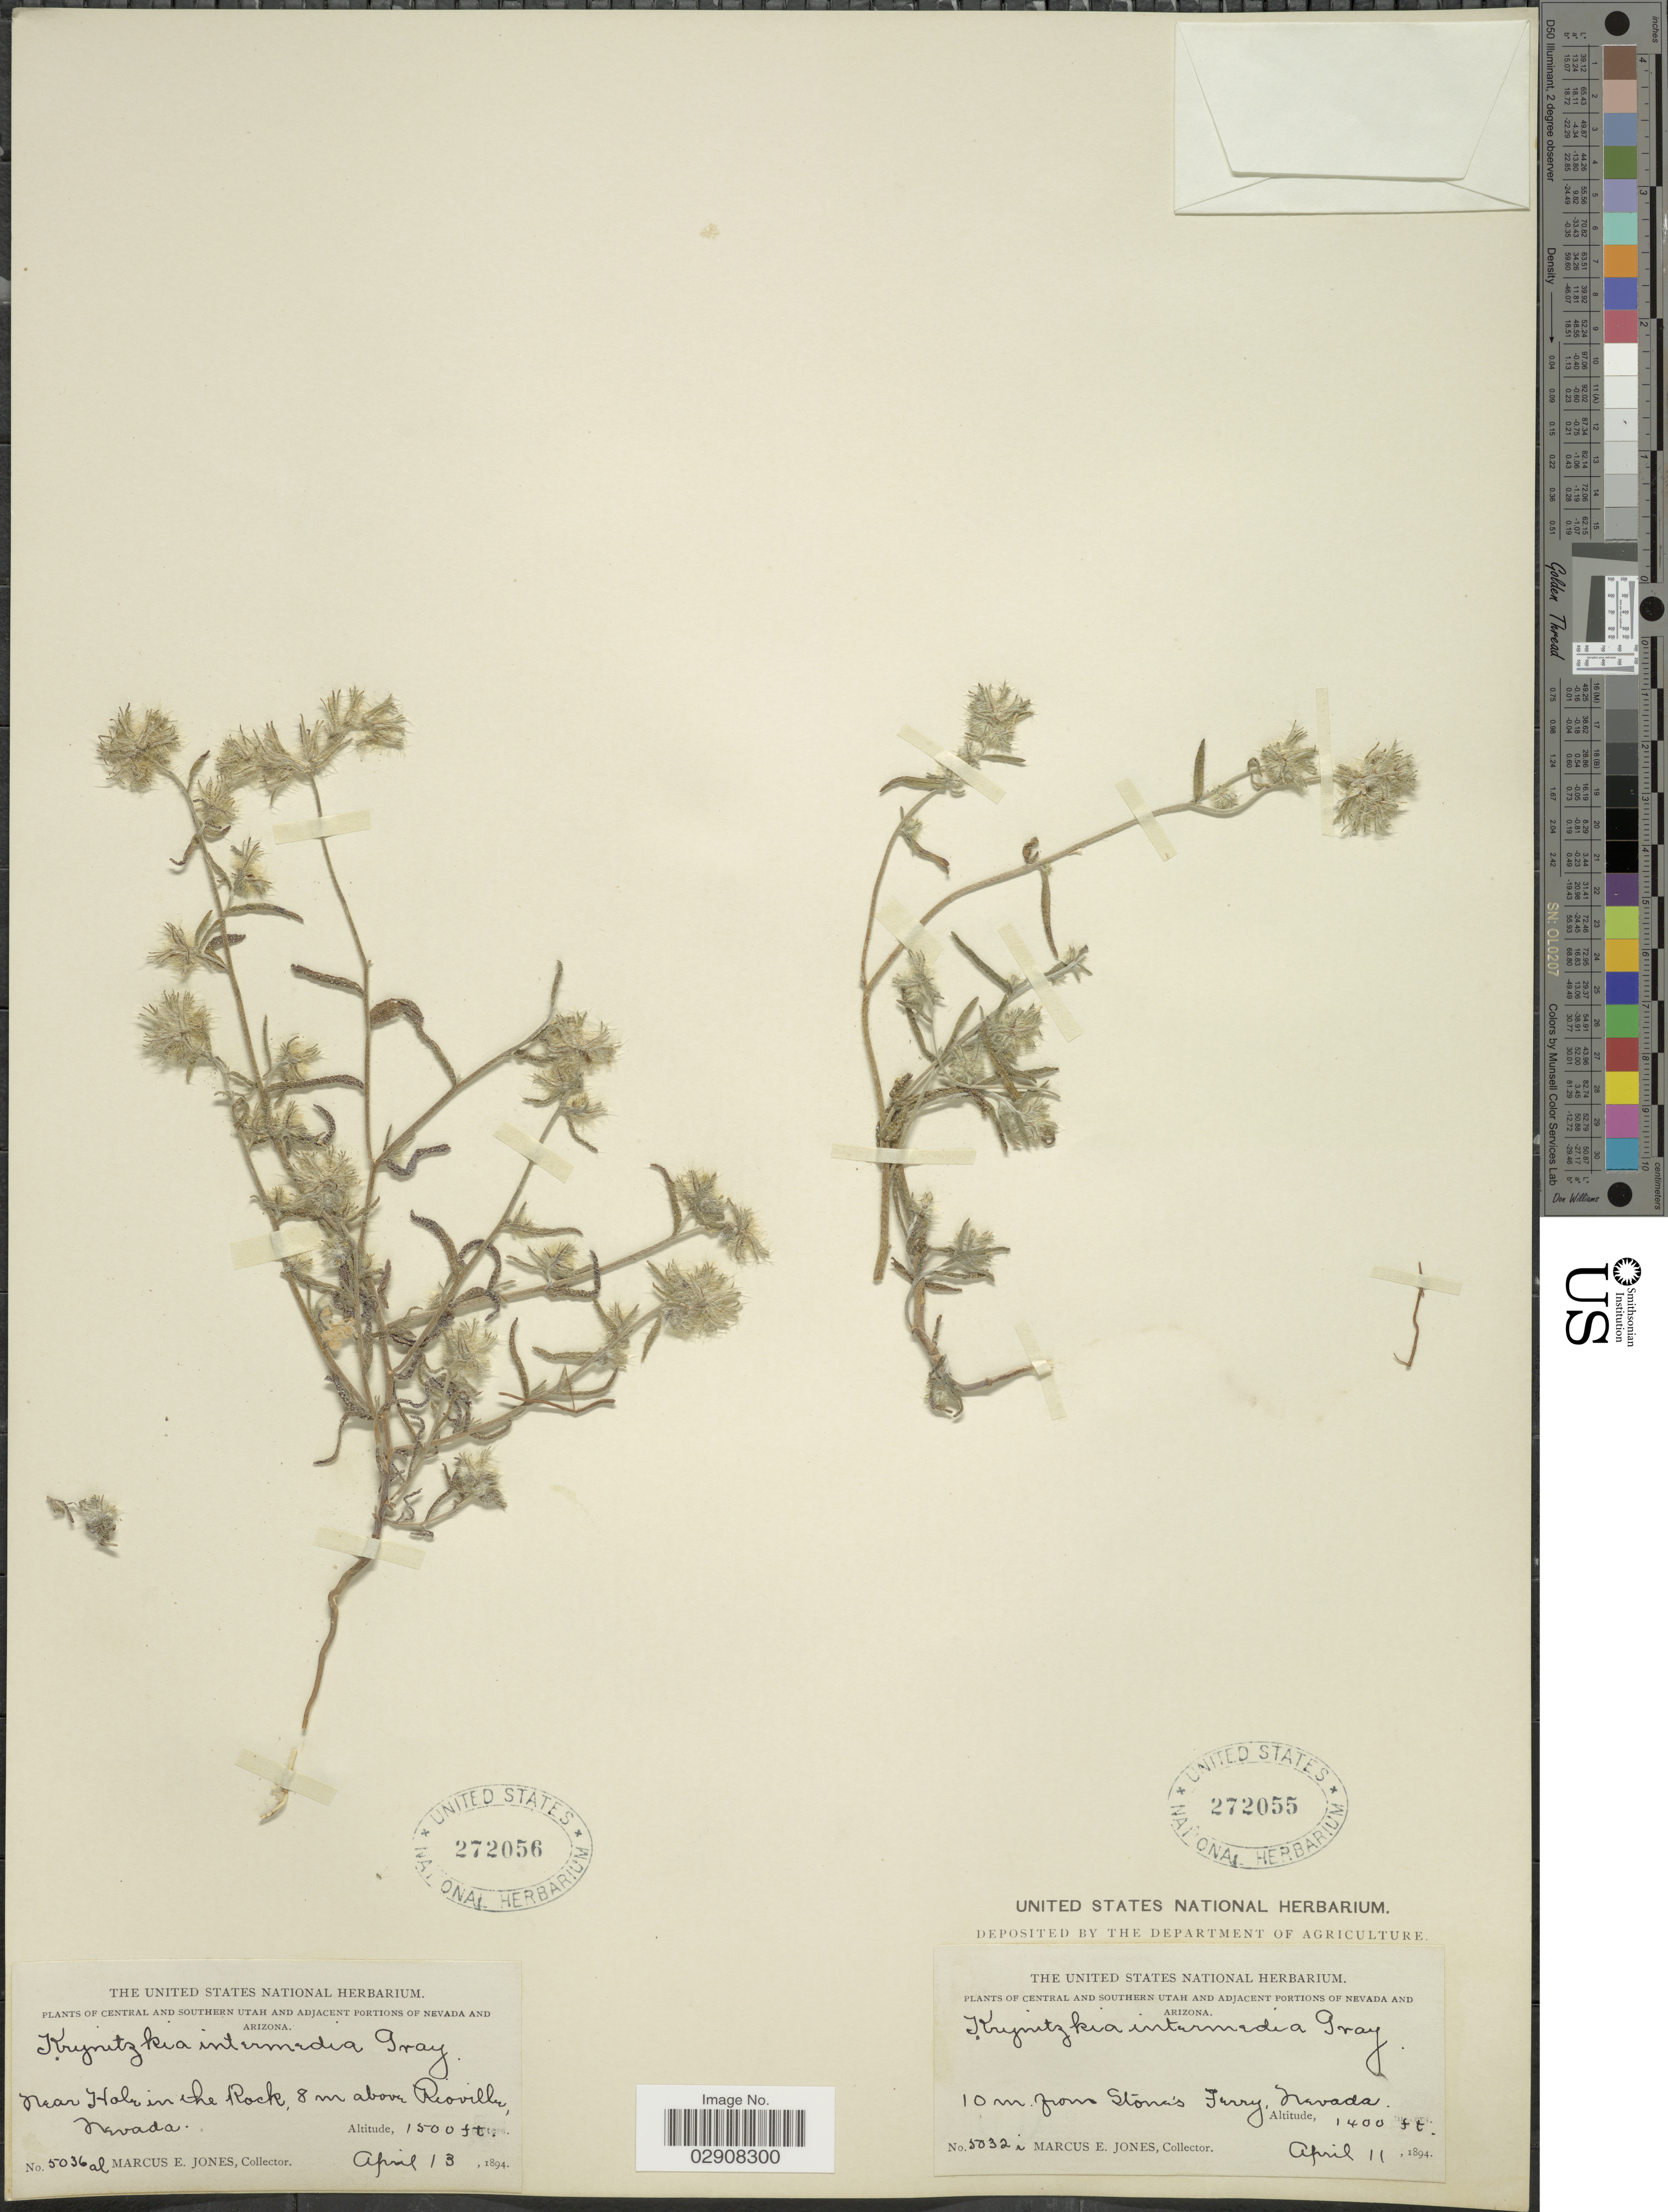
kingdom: Plantae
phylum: Tracheophyta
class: Magnoliopsida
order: Boraginales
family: Boraginaceae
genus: Cryptantha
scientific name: Cryptantha nevadensis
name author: A. Nelson & P.B. Kenn.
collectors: M. E. Jones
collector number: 5032i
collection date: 1894-04-11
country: United States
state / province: Nevada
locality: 10 m. from Stone's Ferry.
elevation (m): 427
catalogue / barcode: US 272055